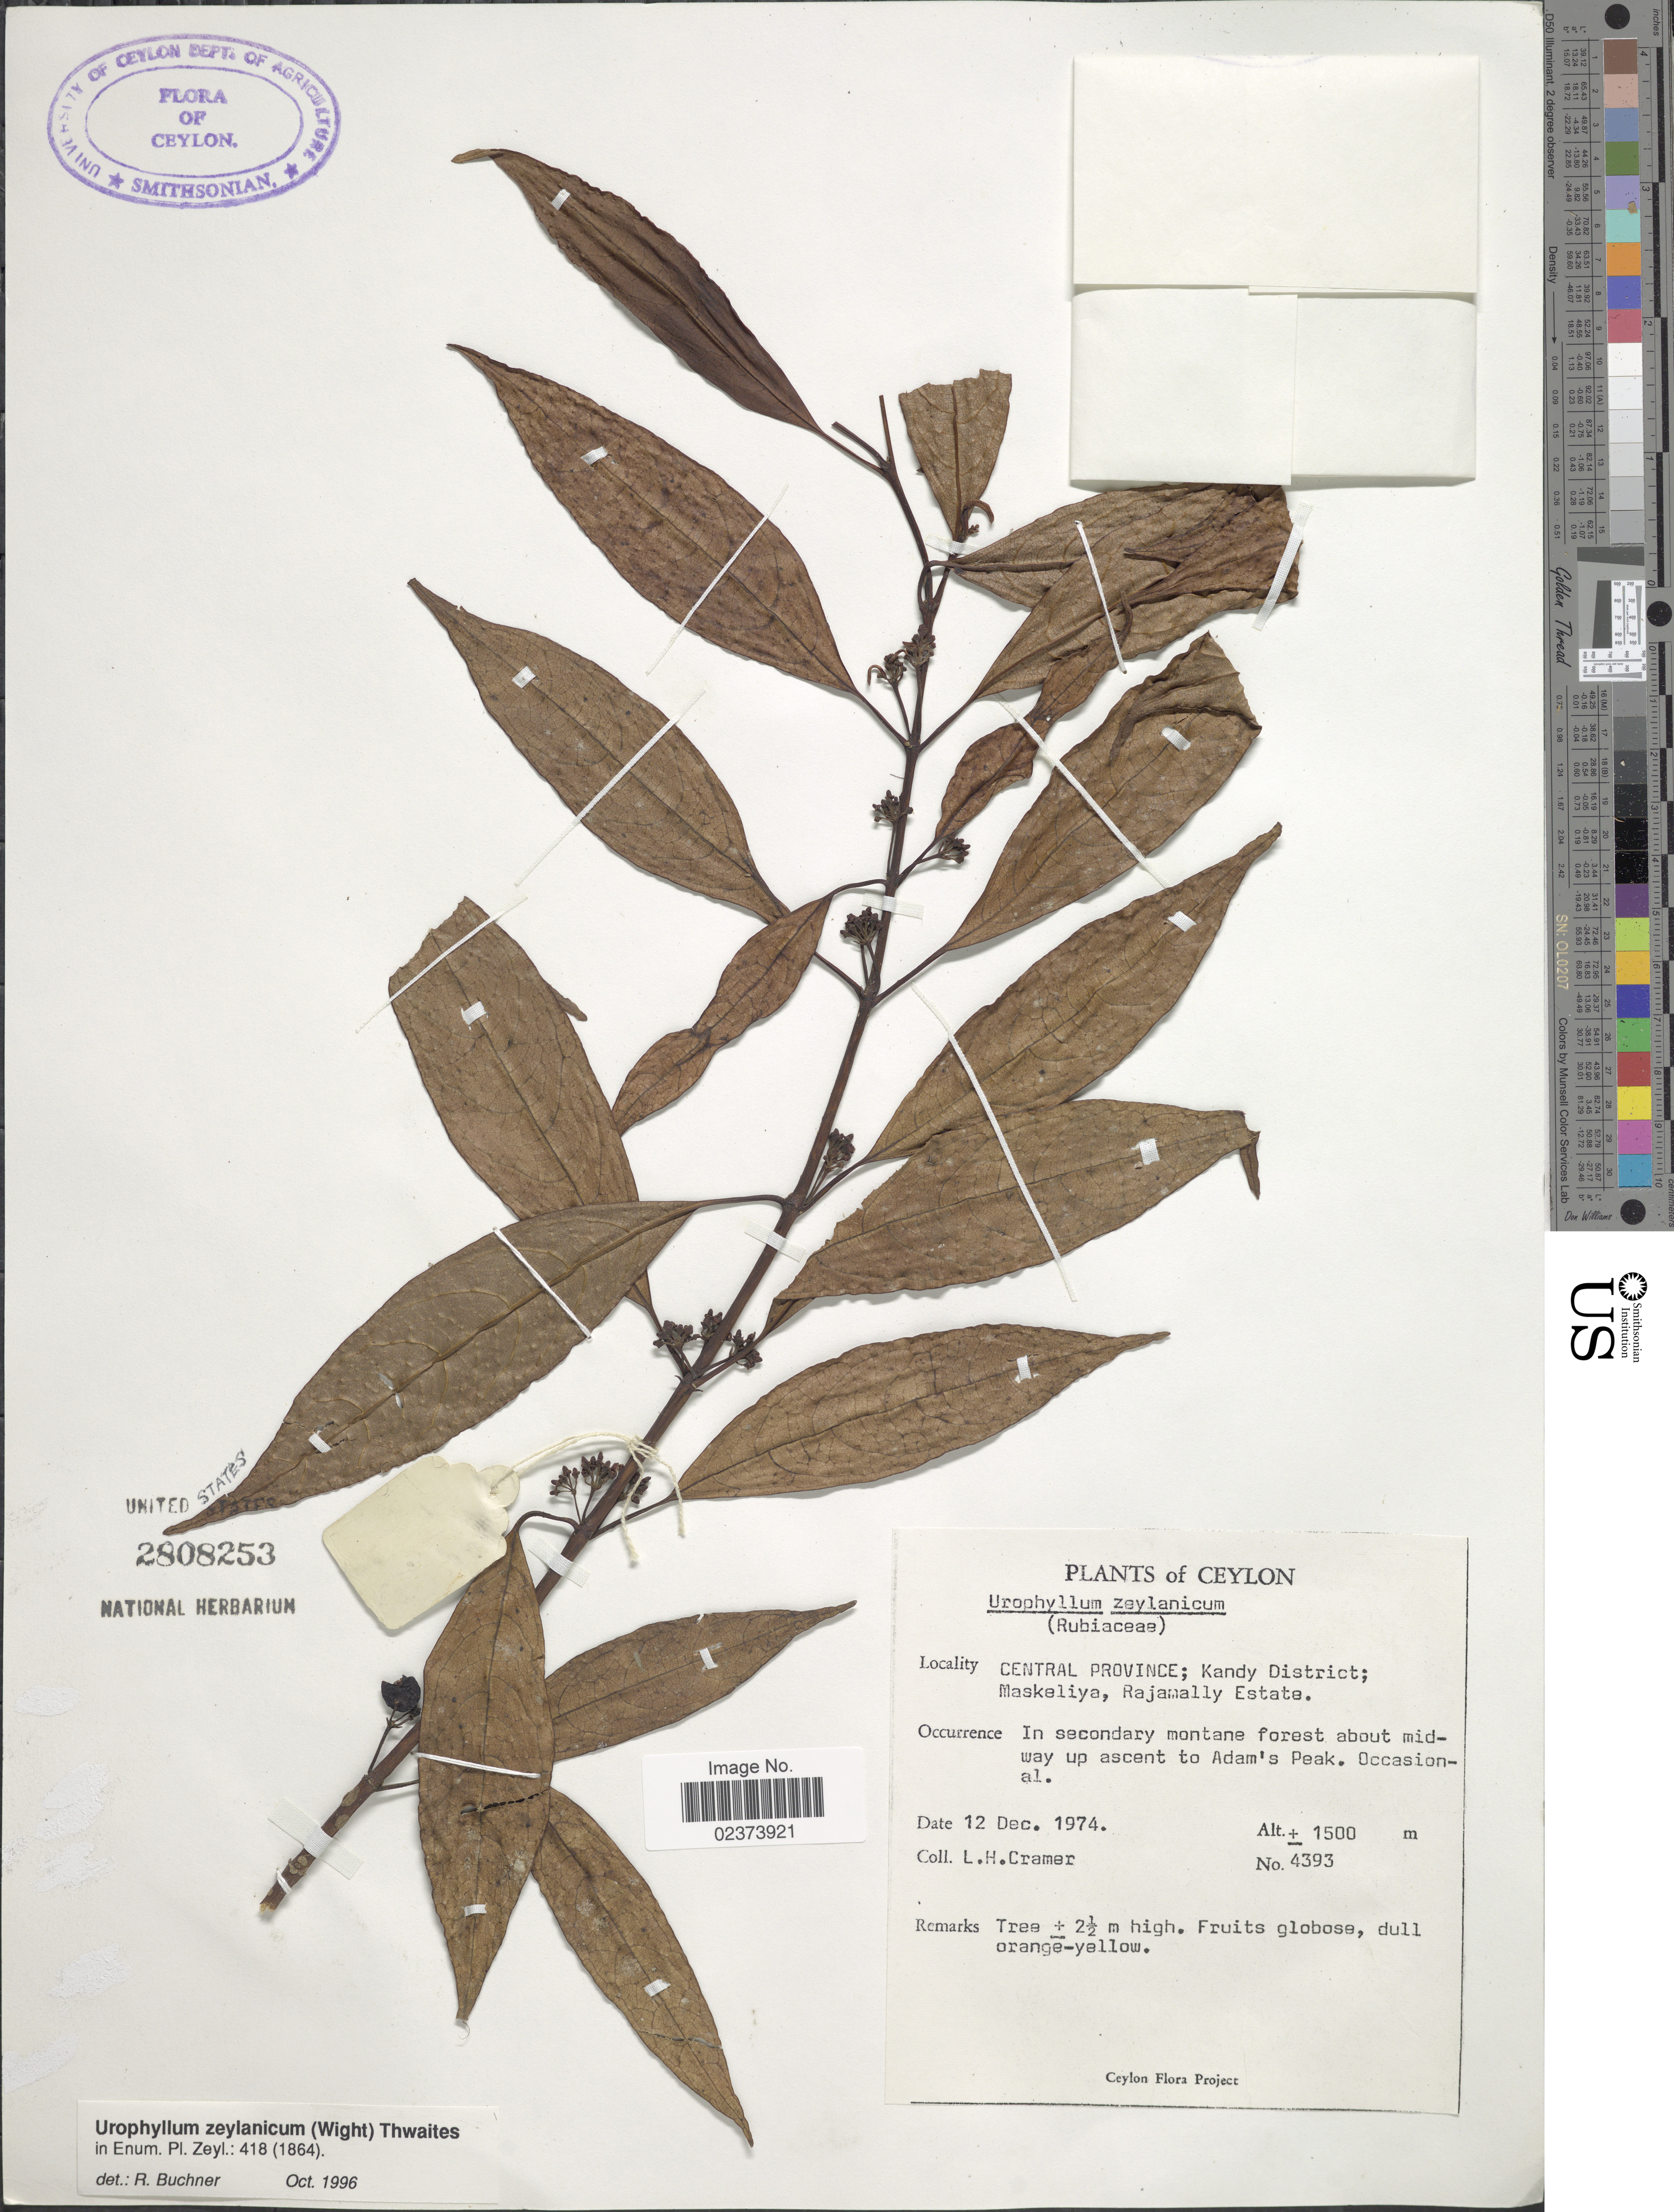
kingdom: Plantae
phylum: Tracheophyta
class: Magnoliopsida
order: Gentianales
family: Rubiaceae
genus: Urophyllum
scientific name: Urophyllum zeylanicum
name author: (Wight) Thwaites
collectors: L. H. Cramer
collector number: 4393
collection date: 1974-12-12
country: Sri Lanka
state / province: Central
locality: Central Province: Kandy District, Maskeliya, Rajamally Estate, Ceylon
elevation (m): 1500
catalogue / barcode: US 2808253